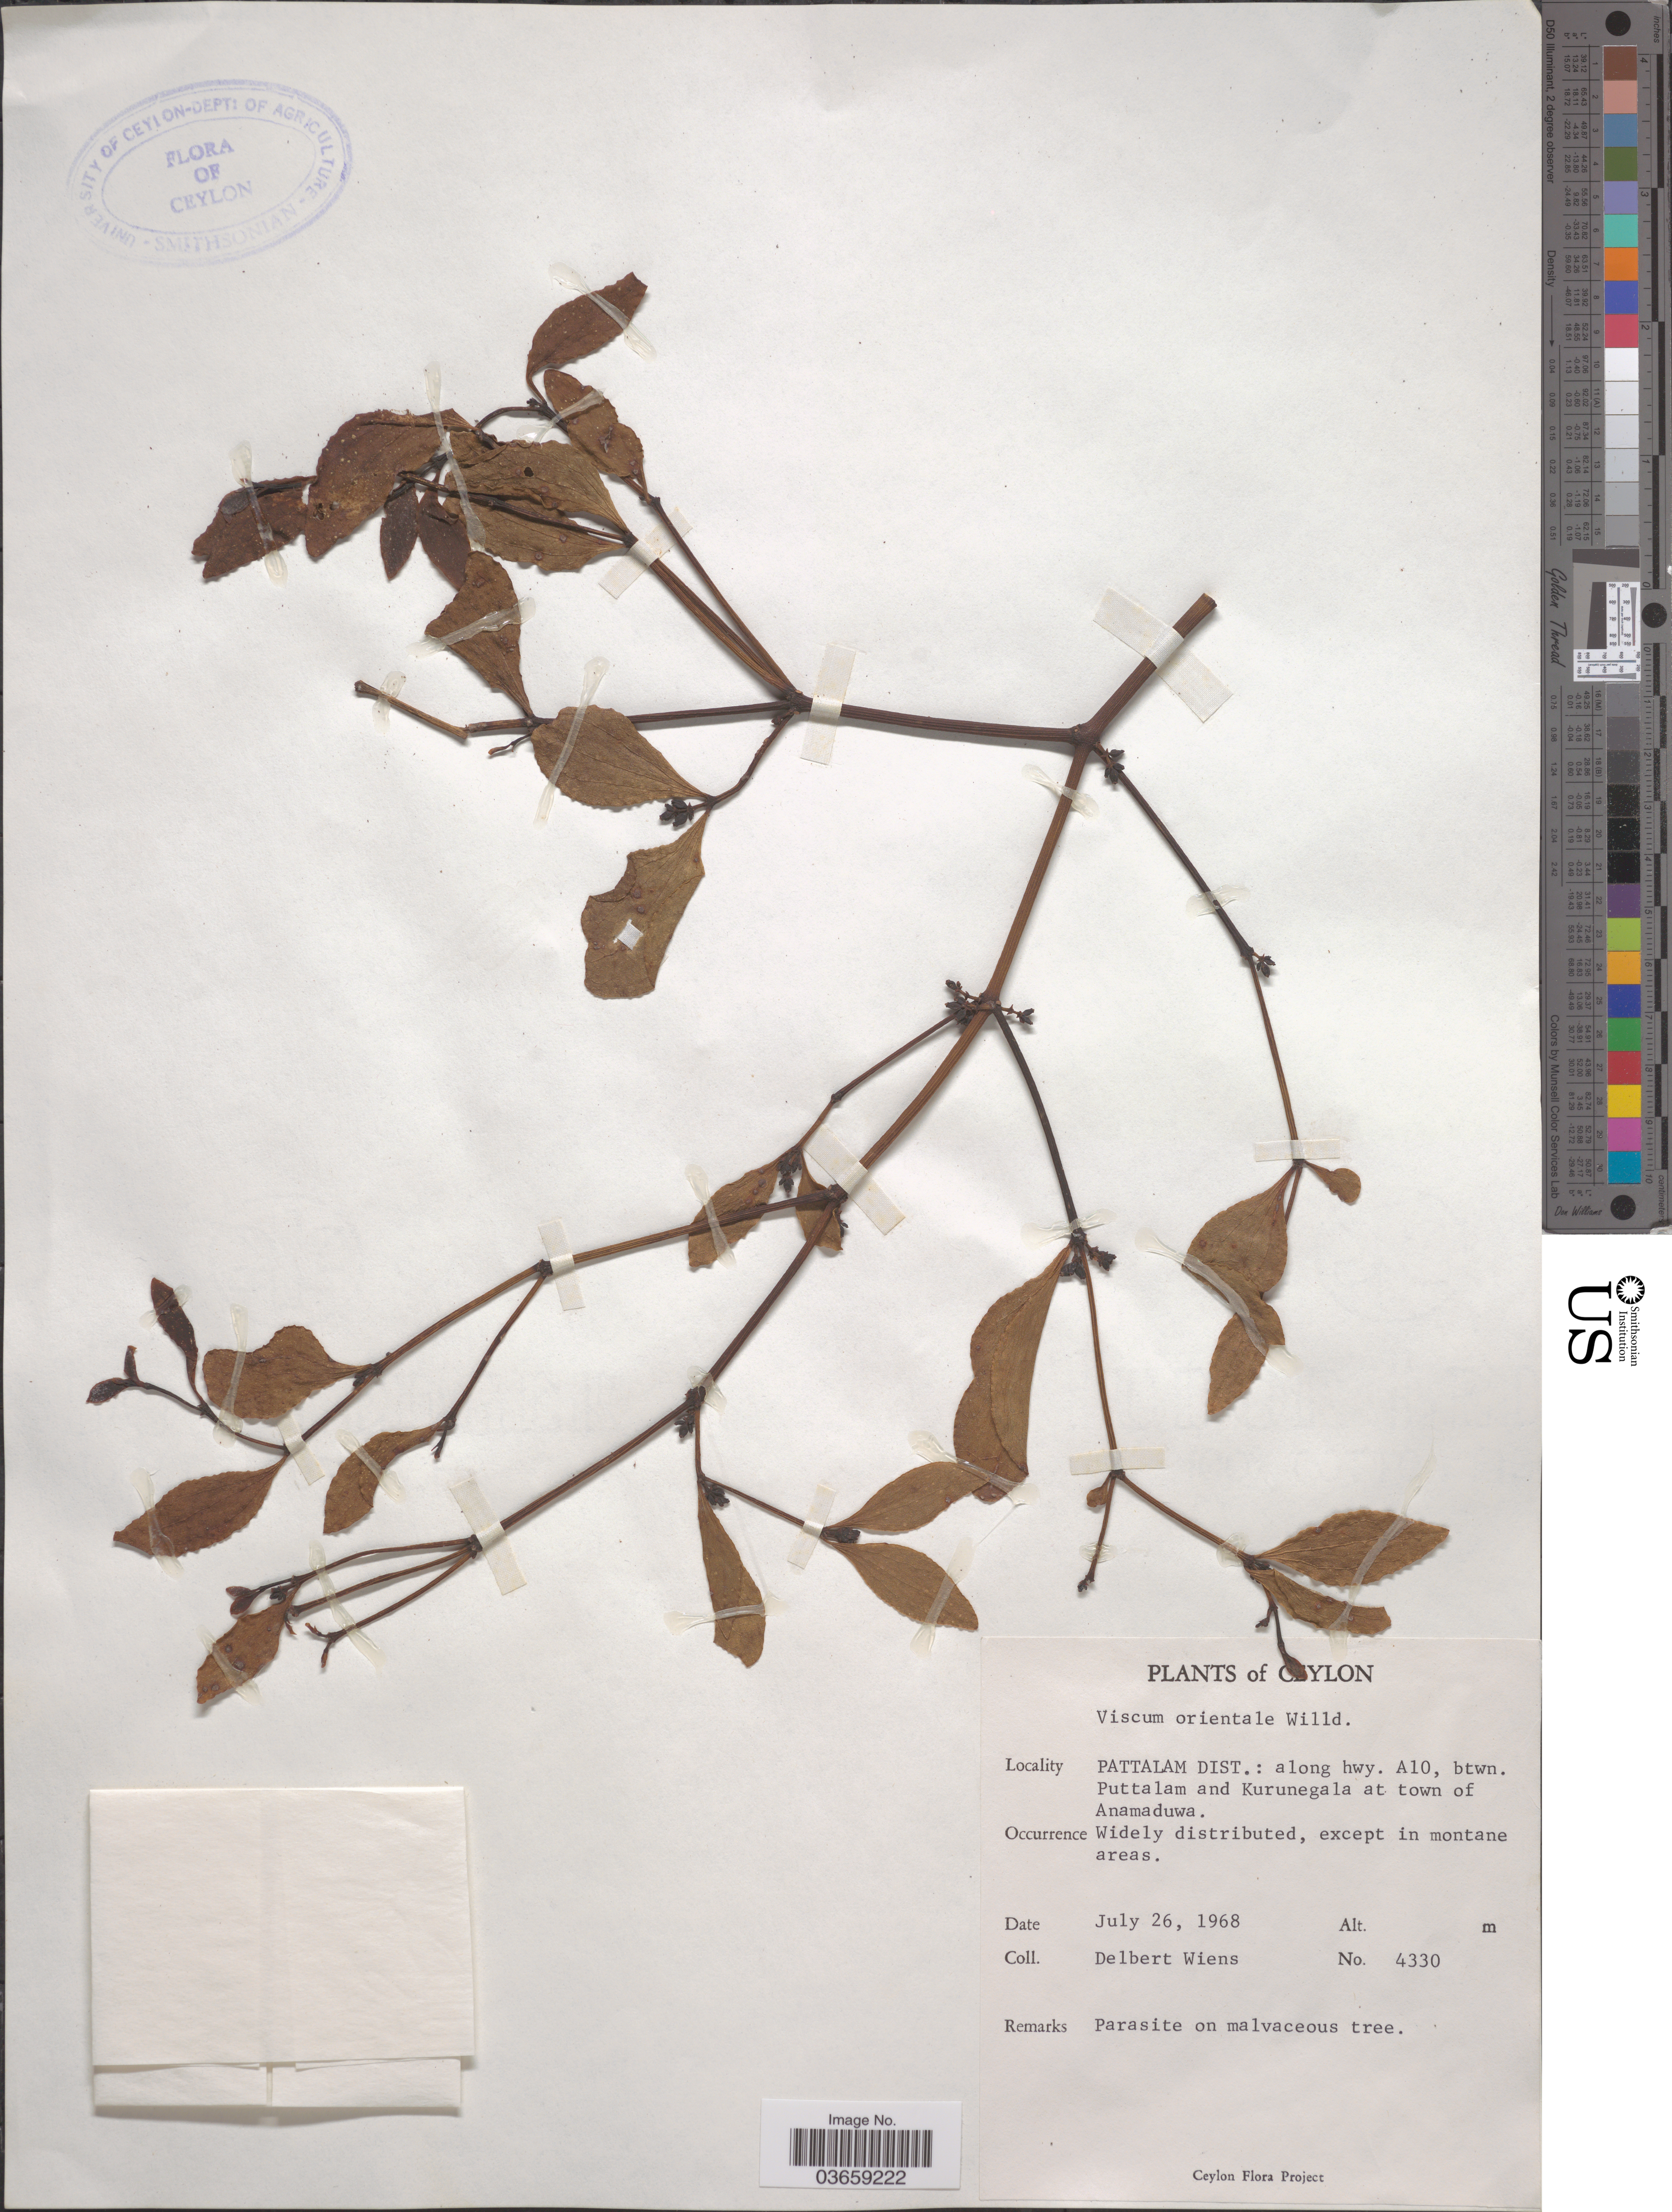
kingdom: Plantae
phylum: Tracheophyta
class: Magnoliopsida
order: Santalales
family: Viscaceae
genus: Viscum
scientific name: Viscum orientale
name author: DC.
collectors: D. Wiens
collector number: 4330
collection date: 1968-07-26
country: Sri Lanka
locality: Ceylon. Pattalam Dist.: along hwy. A10, btwn. Puttalam and Kurunegala at town of Anamaduwa.